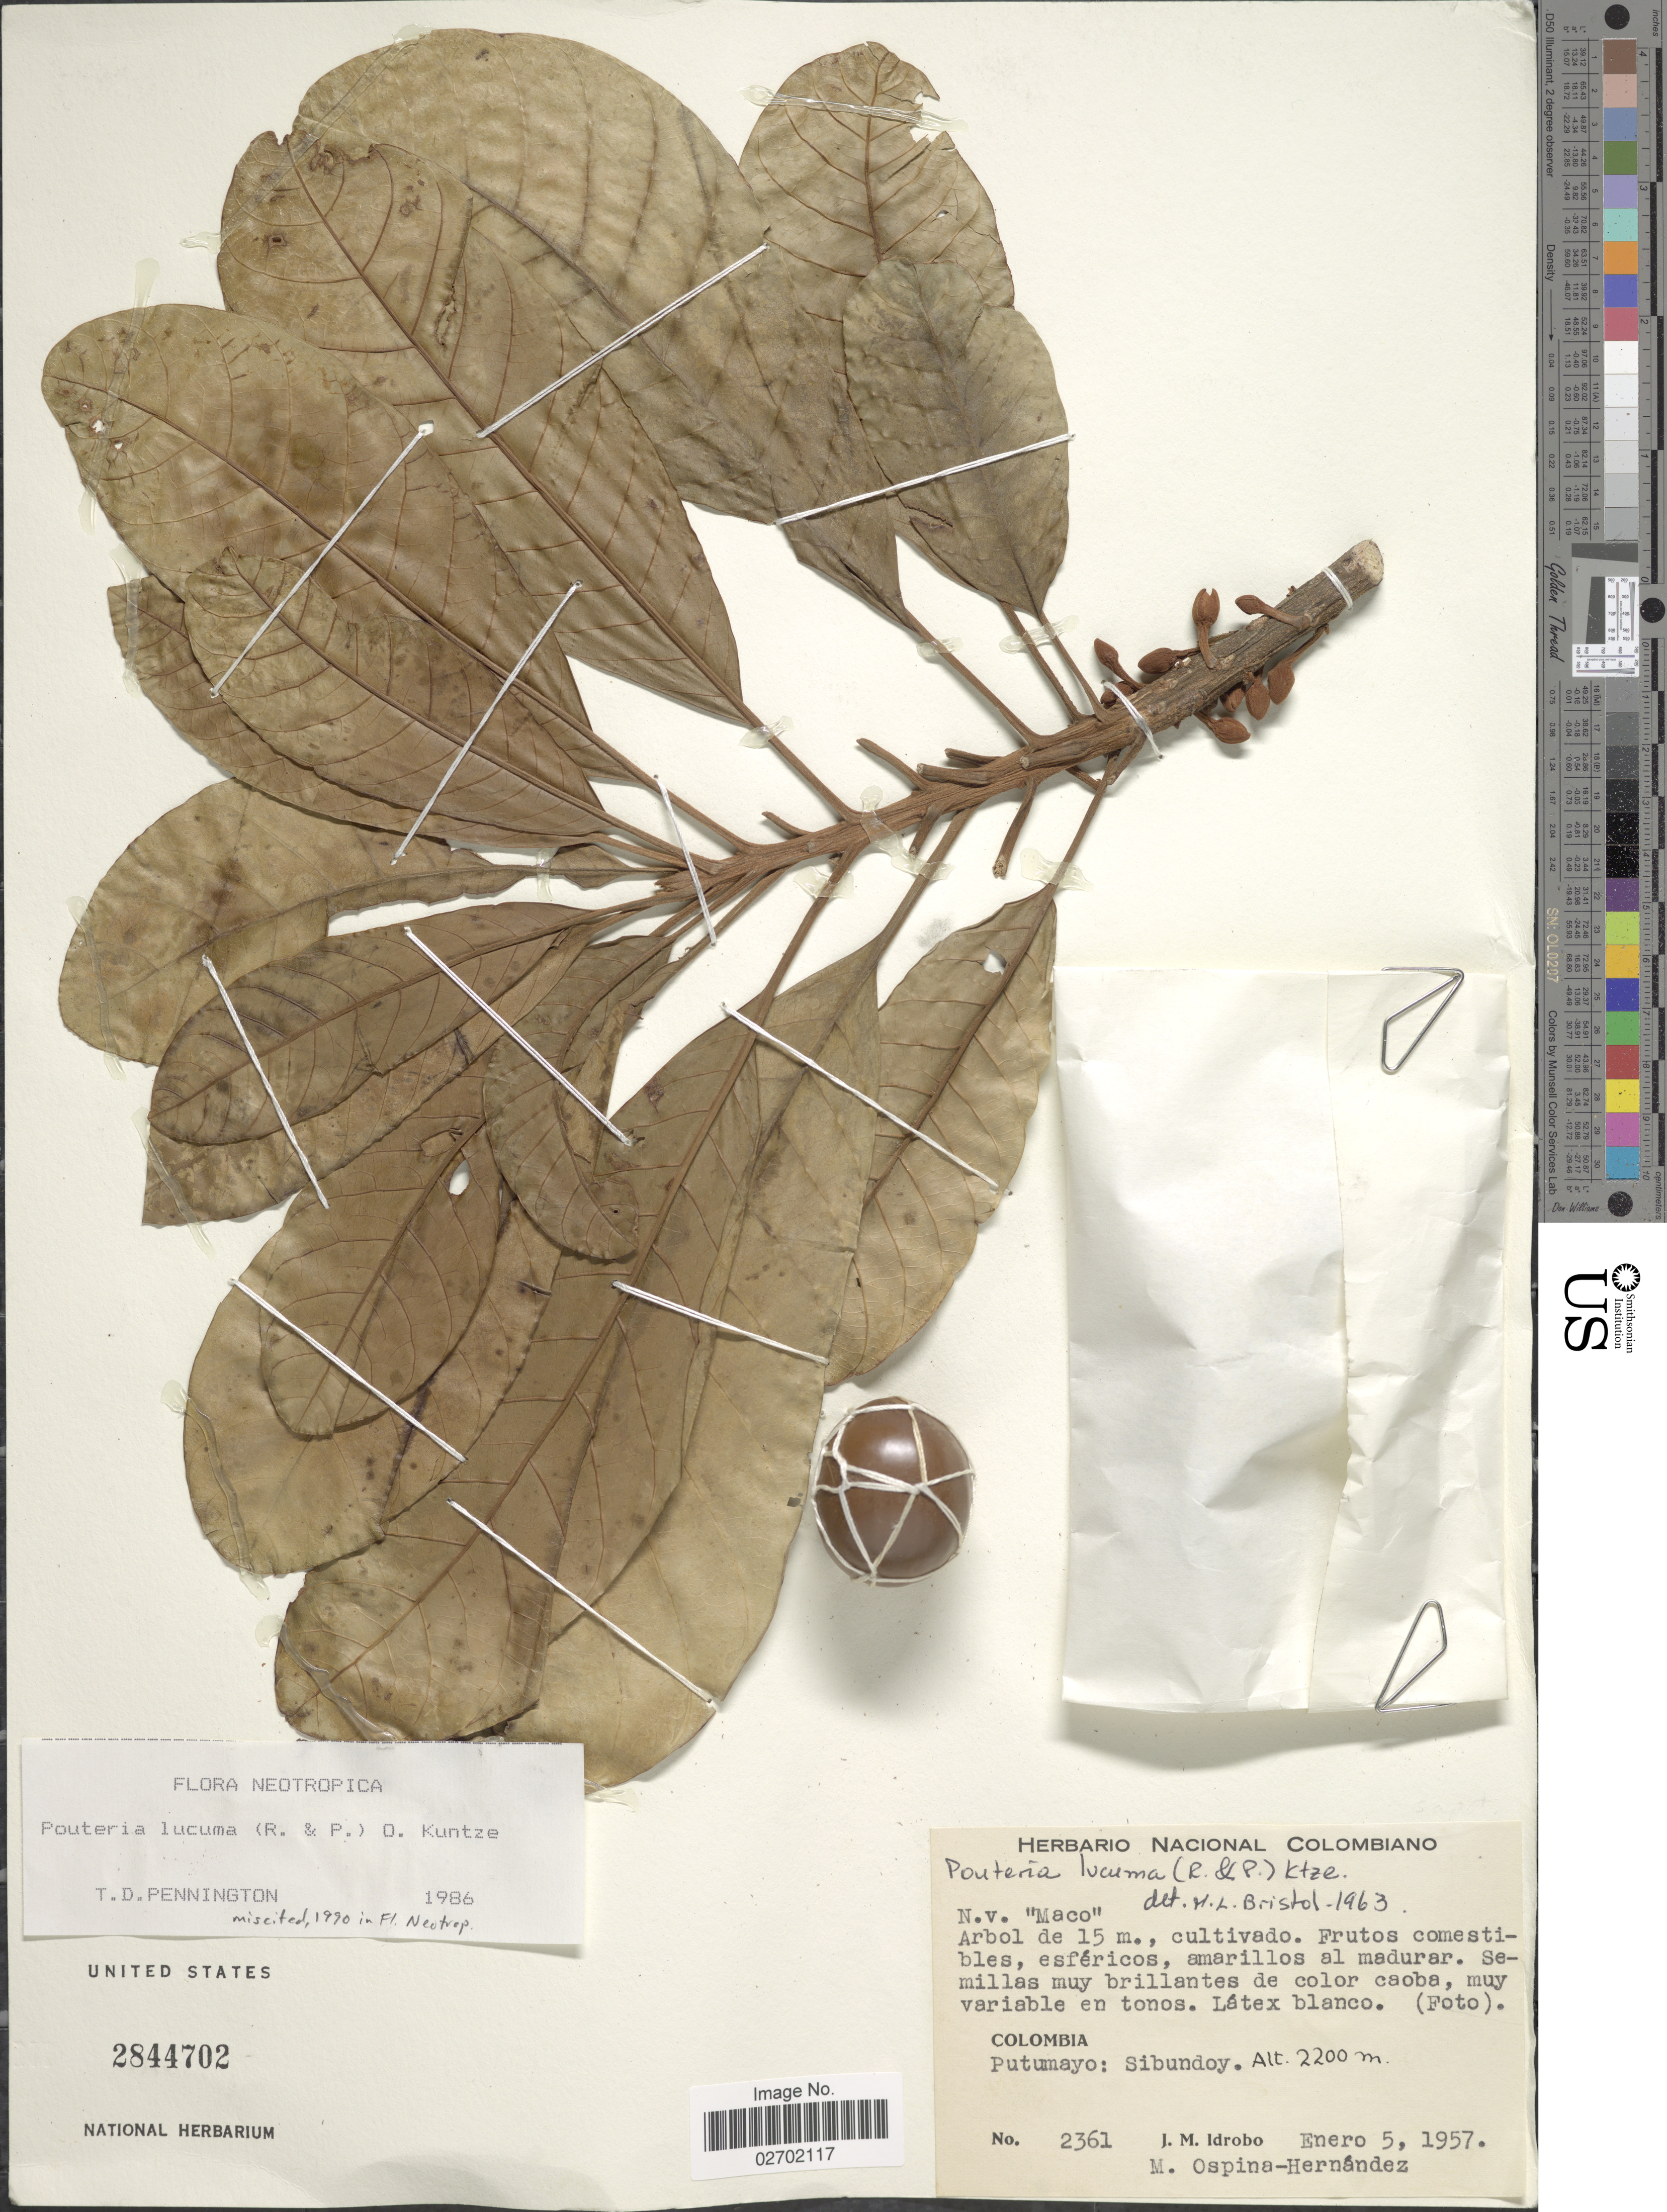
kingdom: Plantae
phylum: Tracheophyta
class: Magnoliopsida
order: Ericales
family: Sapotaceae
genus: Pouteria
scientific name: Pouteria lucuma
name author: (Ruiz & Pav.) Kuntze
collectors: J. M. Idrobo & M. Ospina Hernandez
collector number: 2361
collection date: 1957-01-05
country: Colombia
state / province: Putumayo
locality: Sibundoy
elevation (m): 2200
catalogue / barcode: US 2844702